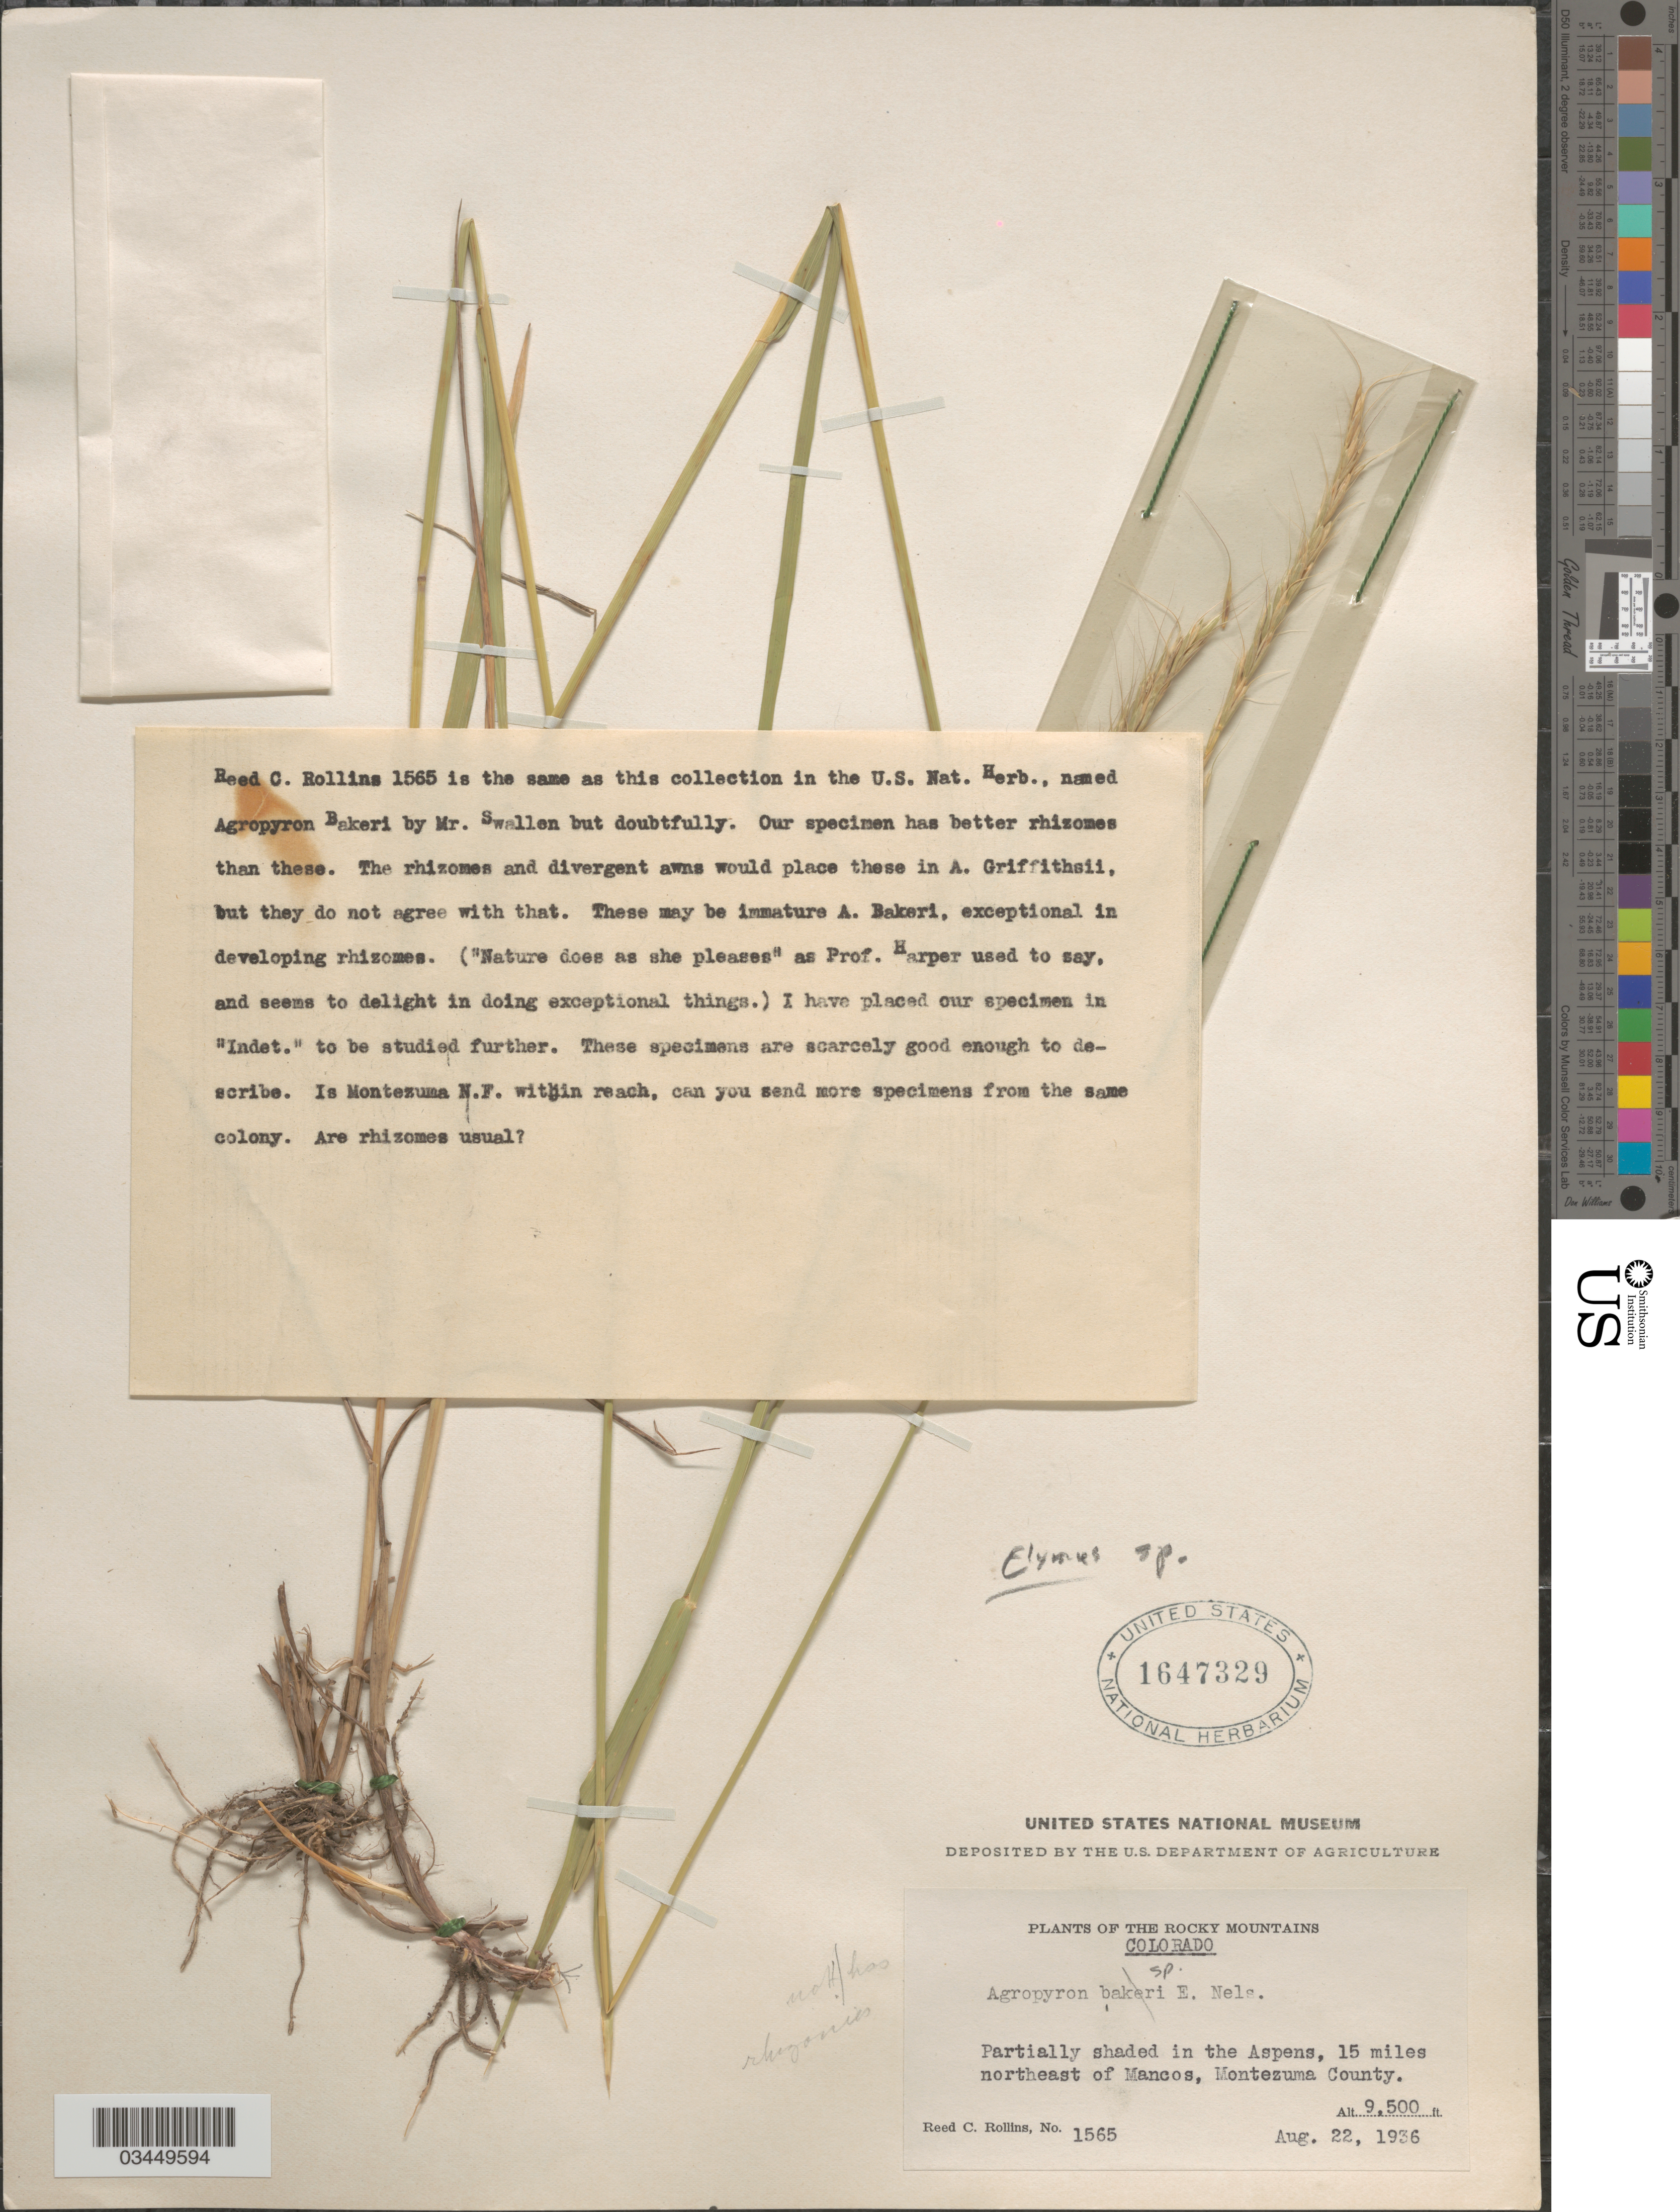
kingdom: Plantae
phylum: Tracheophyta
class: Liliopsida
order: Poales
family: Poaceae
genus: Elymus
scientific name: Elymus sp.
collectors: R. C. Rollins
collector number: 1565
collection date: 1936-08-22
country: United States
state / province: Colorado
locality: The Rocky Mountains. Partially shaded in the Aspens, 15 miles northeast of Mancos, Montesuma County.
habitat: partly shaded in the aspens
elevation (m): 2896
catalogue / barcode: US 1647329